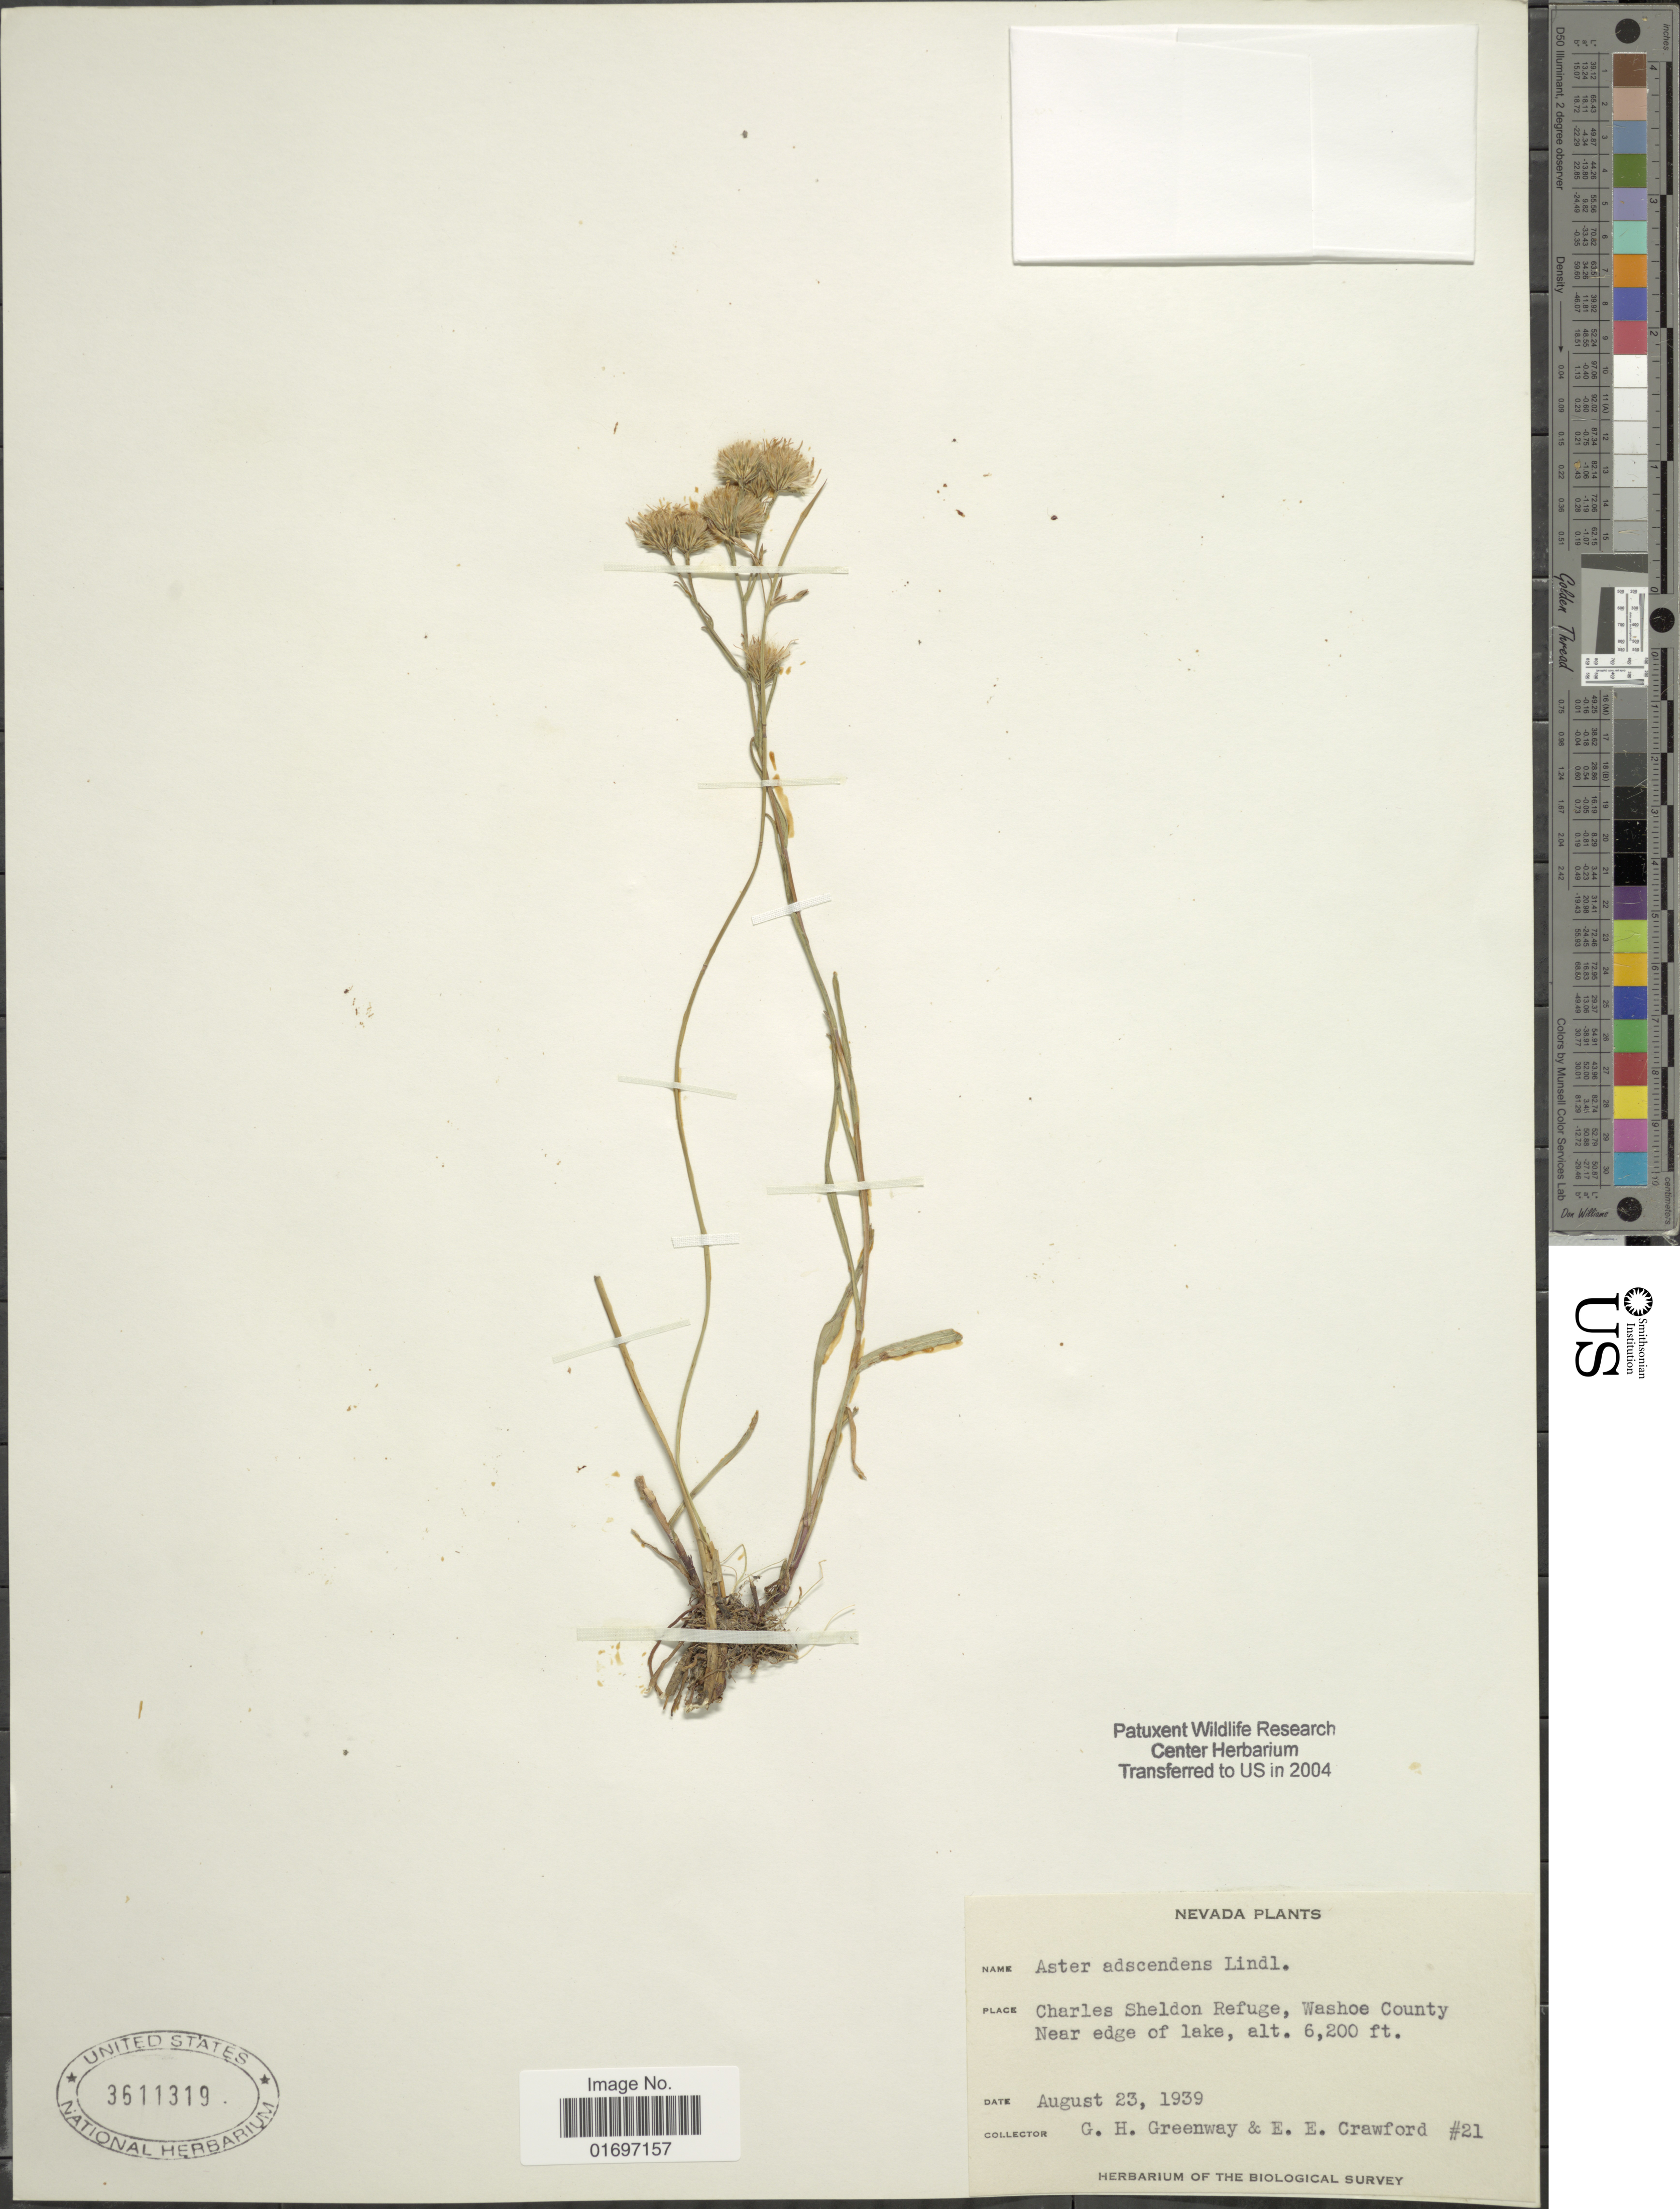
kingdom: Plantae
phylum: Tracheophyta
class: Magnoliopsida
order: Asterales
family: Asteraceae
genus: Symphyotrichum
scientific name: Symphyotrichum ascendens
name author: (Lindl.) G.L. Nesom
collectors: G. Greenway & E. Crawford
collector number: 21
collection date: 1939-08-23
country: United States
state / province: Nevada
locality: Nevada. Charles Sheldon Refuge, Washoe County. Near edge of lake.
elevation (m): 1890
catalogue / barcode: US 3611319